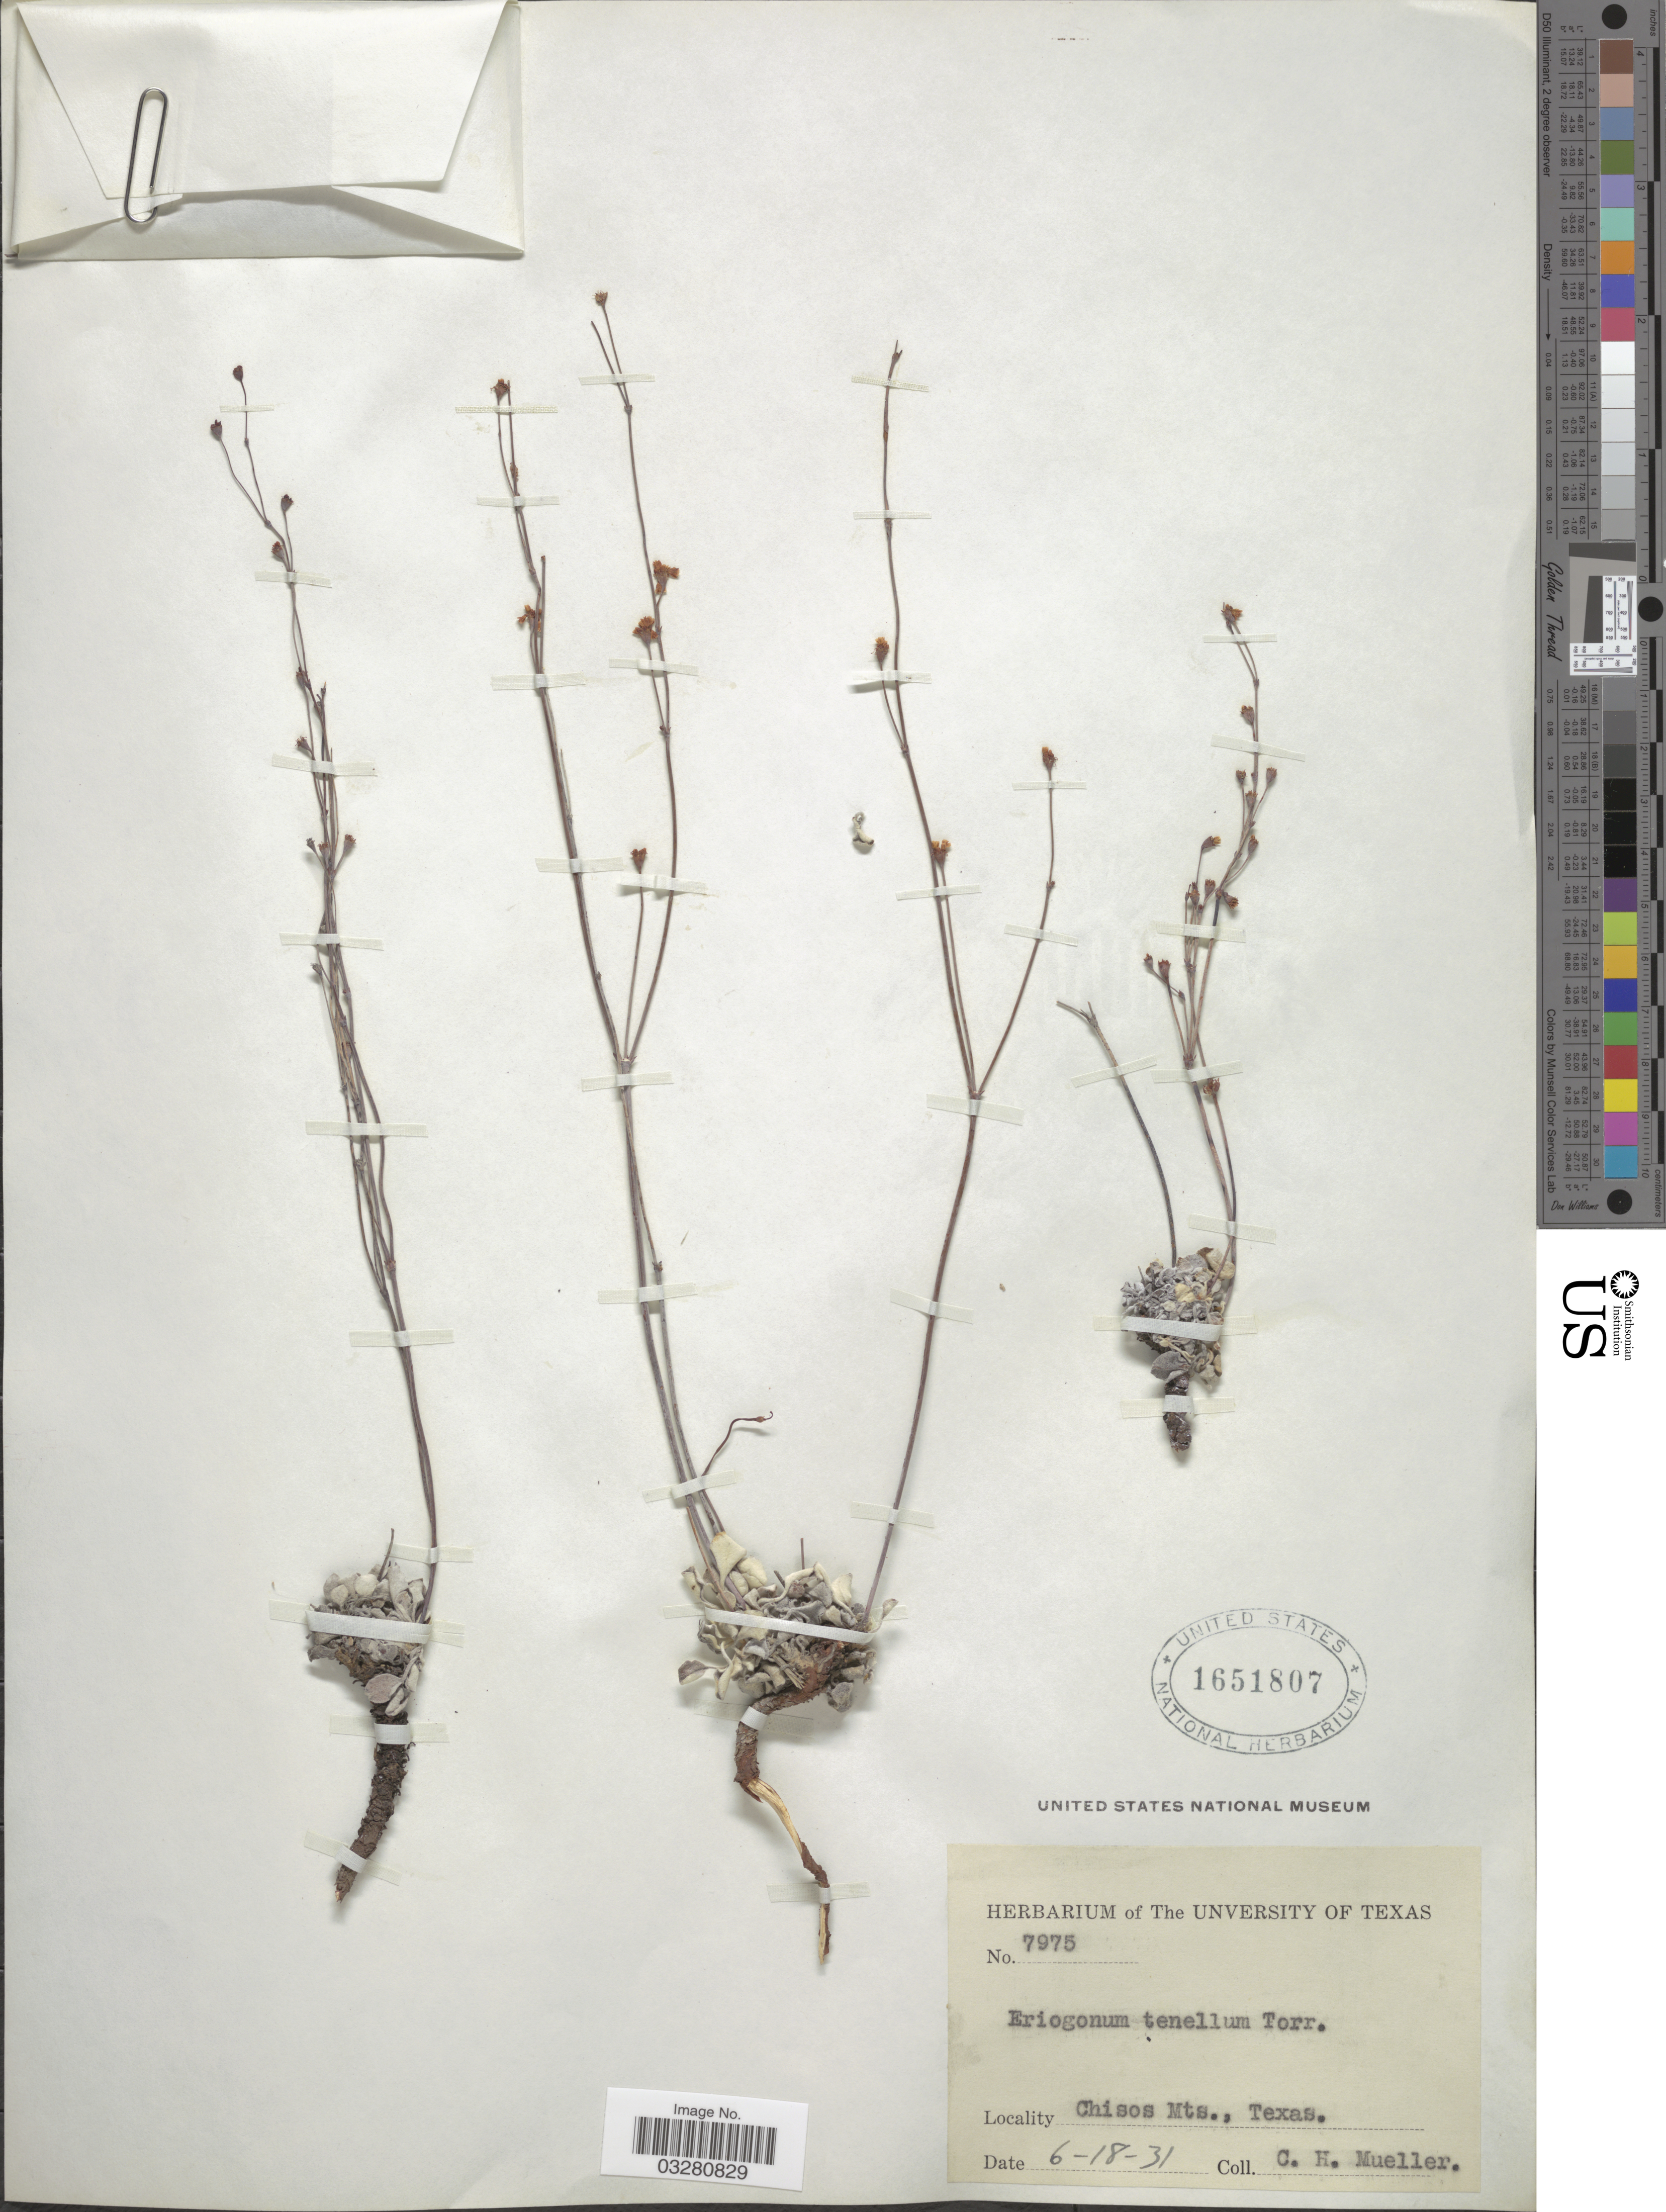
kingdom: Plantae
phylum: Tracheophyta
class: Magnoliopsida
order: Caryophyllales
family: Polygonaceae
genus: Eriogonum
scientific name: Eriogonum tenellum var. tenellum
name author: Torr.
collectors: C. H. Mueller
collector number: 7975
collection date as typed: Transcribed d/m/y: 18/6/31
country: United States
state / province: Texas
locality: Chisos Mts.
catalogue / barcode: US 1651807